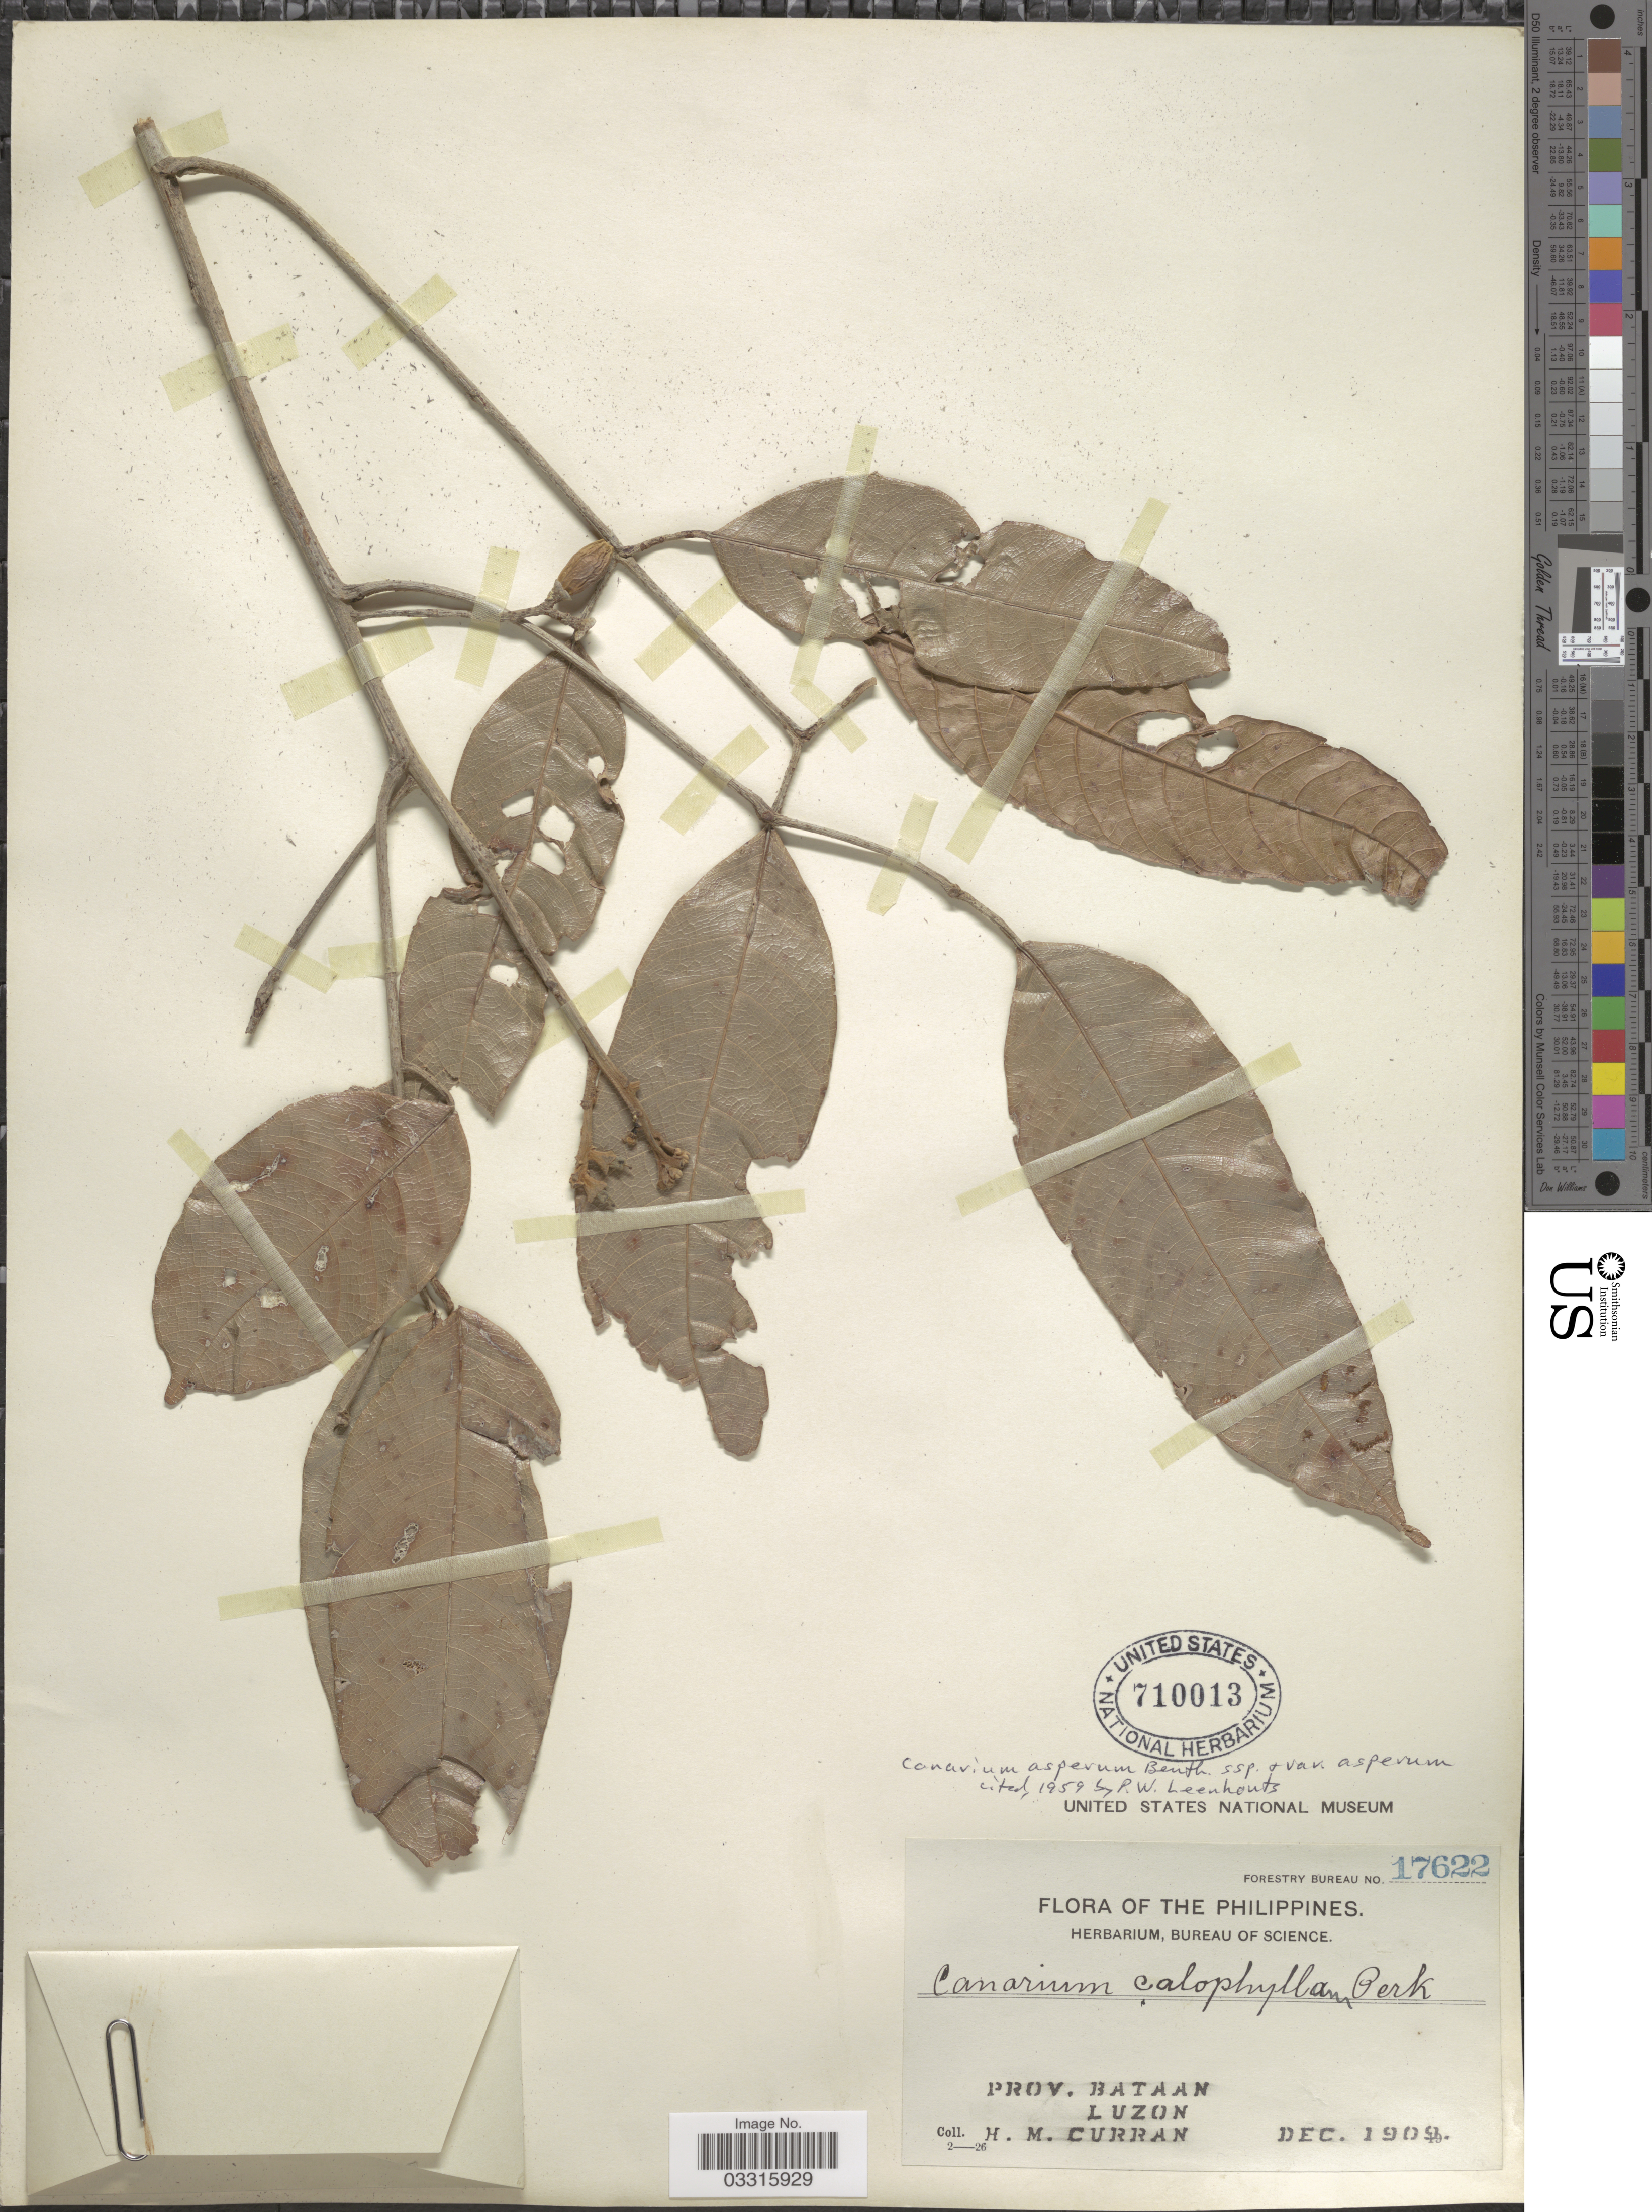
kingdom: Plantae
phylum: Tracheophyta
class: Magnoliopsida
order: Sapindales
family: Burseraceae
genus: Canarium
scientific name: Canarium asperum subsp. asperum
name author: Benth.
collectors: H. M. Curran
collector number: Forestry Bureau 17622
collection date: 1909-12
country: Philippines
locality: Prov. Bataan, Luzon.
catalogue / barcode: US 710013